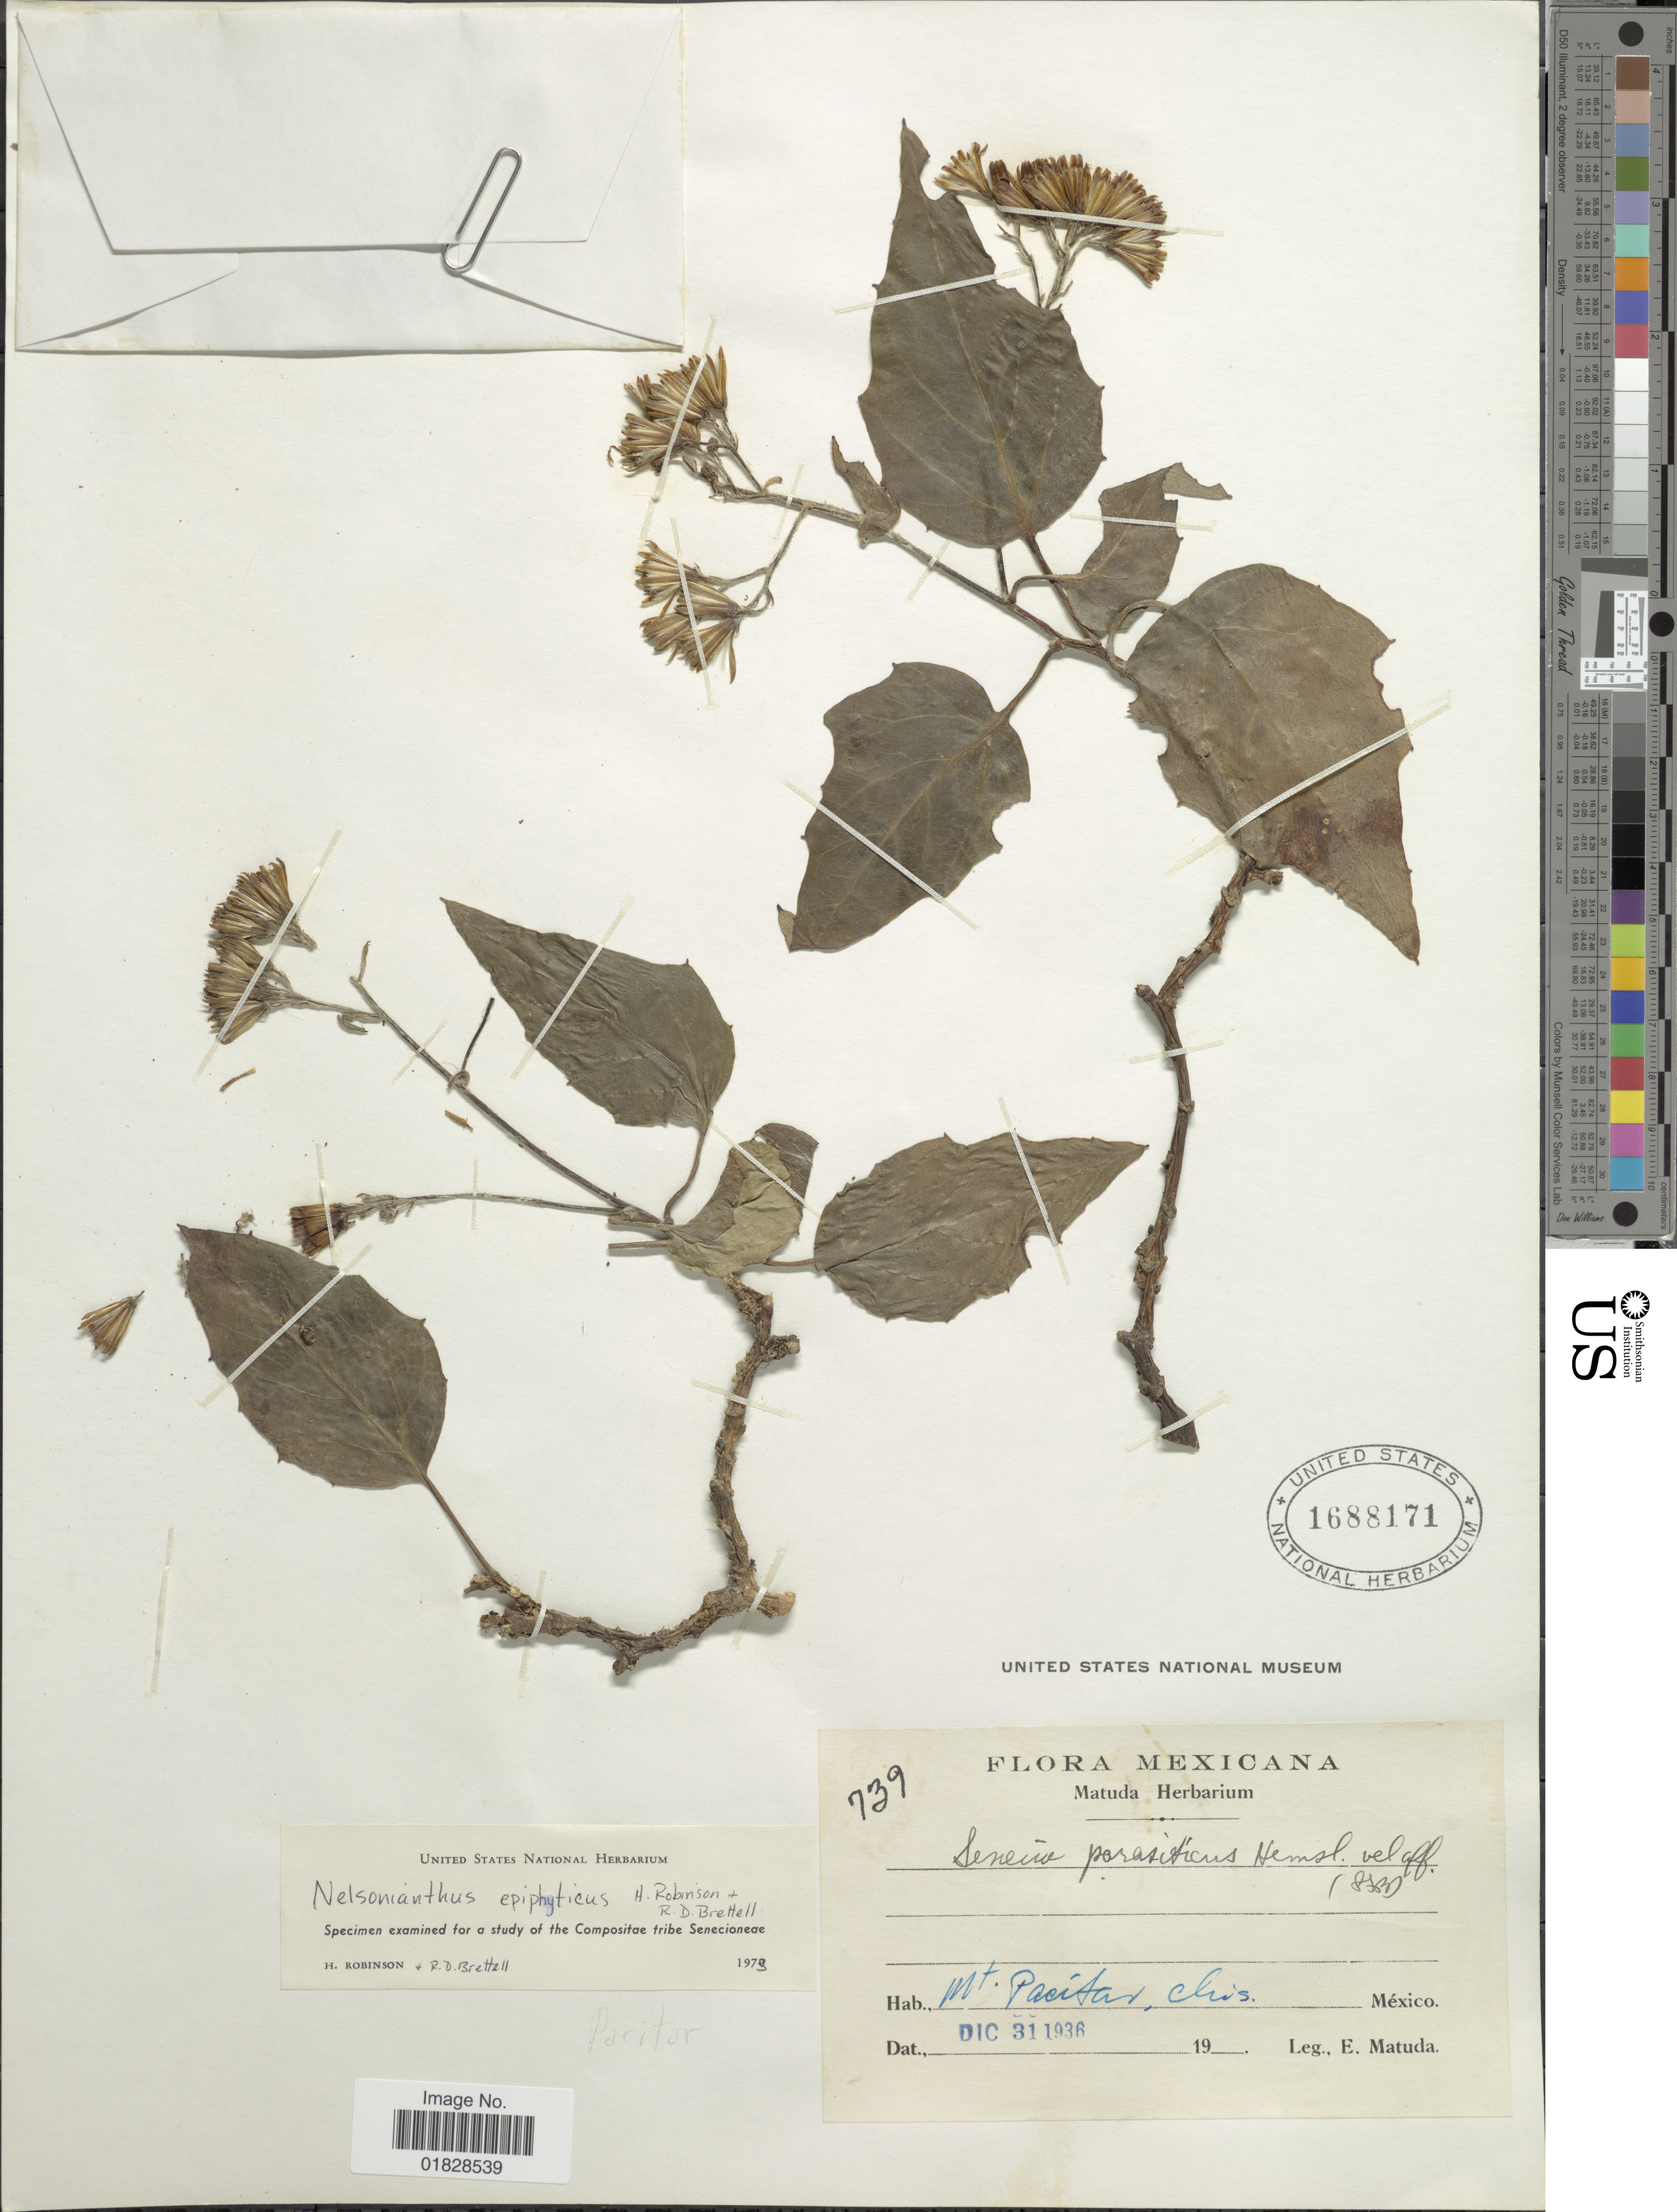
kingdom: Plantae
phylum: Tracheophyta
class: Magnoliopsida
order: Asterales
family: Asteraceae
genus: Nelsonianthus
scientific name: Nelsonianthus epiphyticus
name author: H. Rob. & Brettell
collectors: E. Matuda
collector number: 739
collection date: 1936-12-31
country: Mexico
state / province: Chiapas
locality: Mt. Pacitar, Chis. México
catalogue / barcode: US 1688171